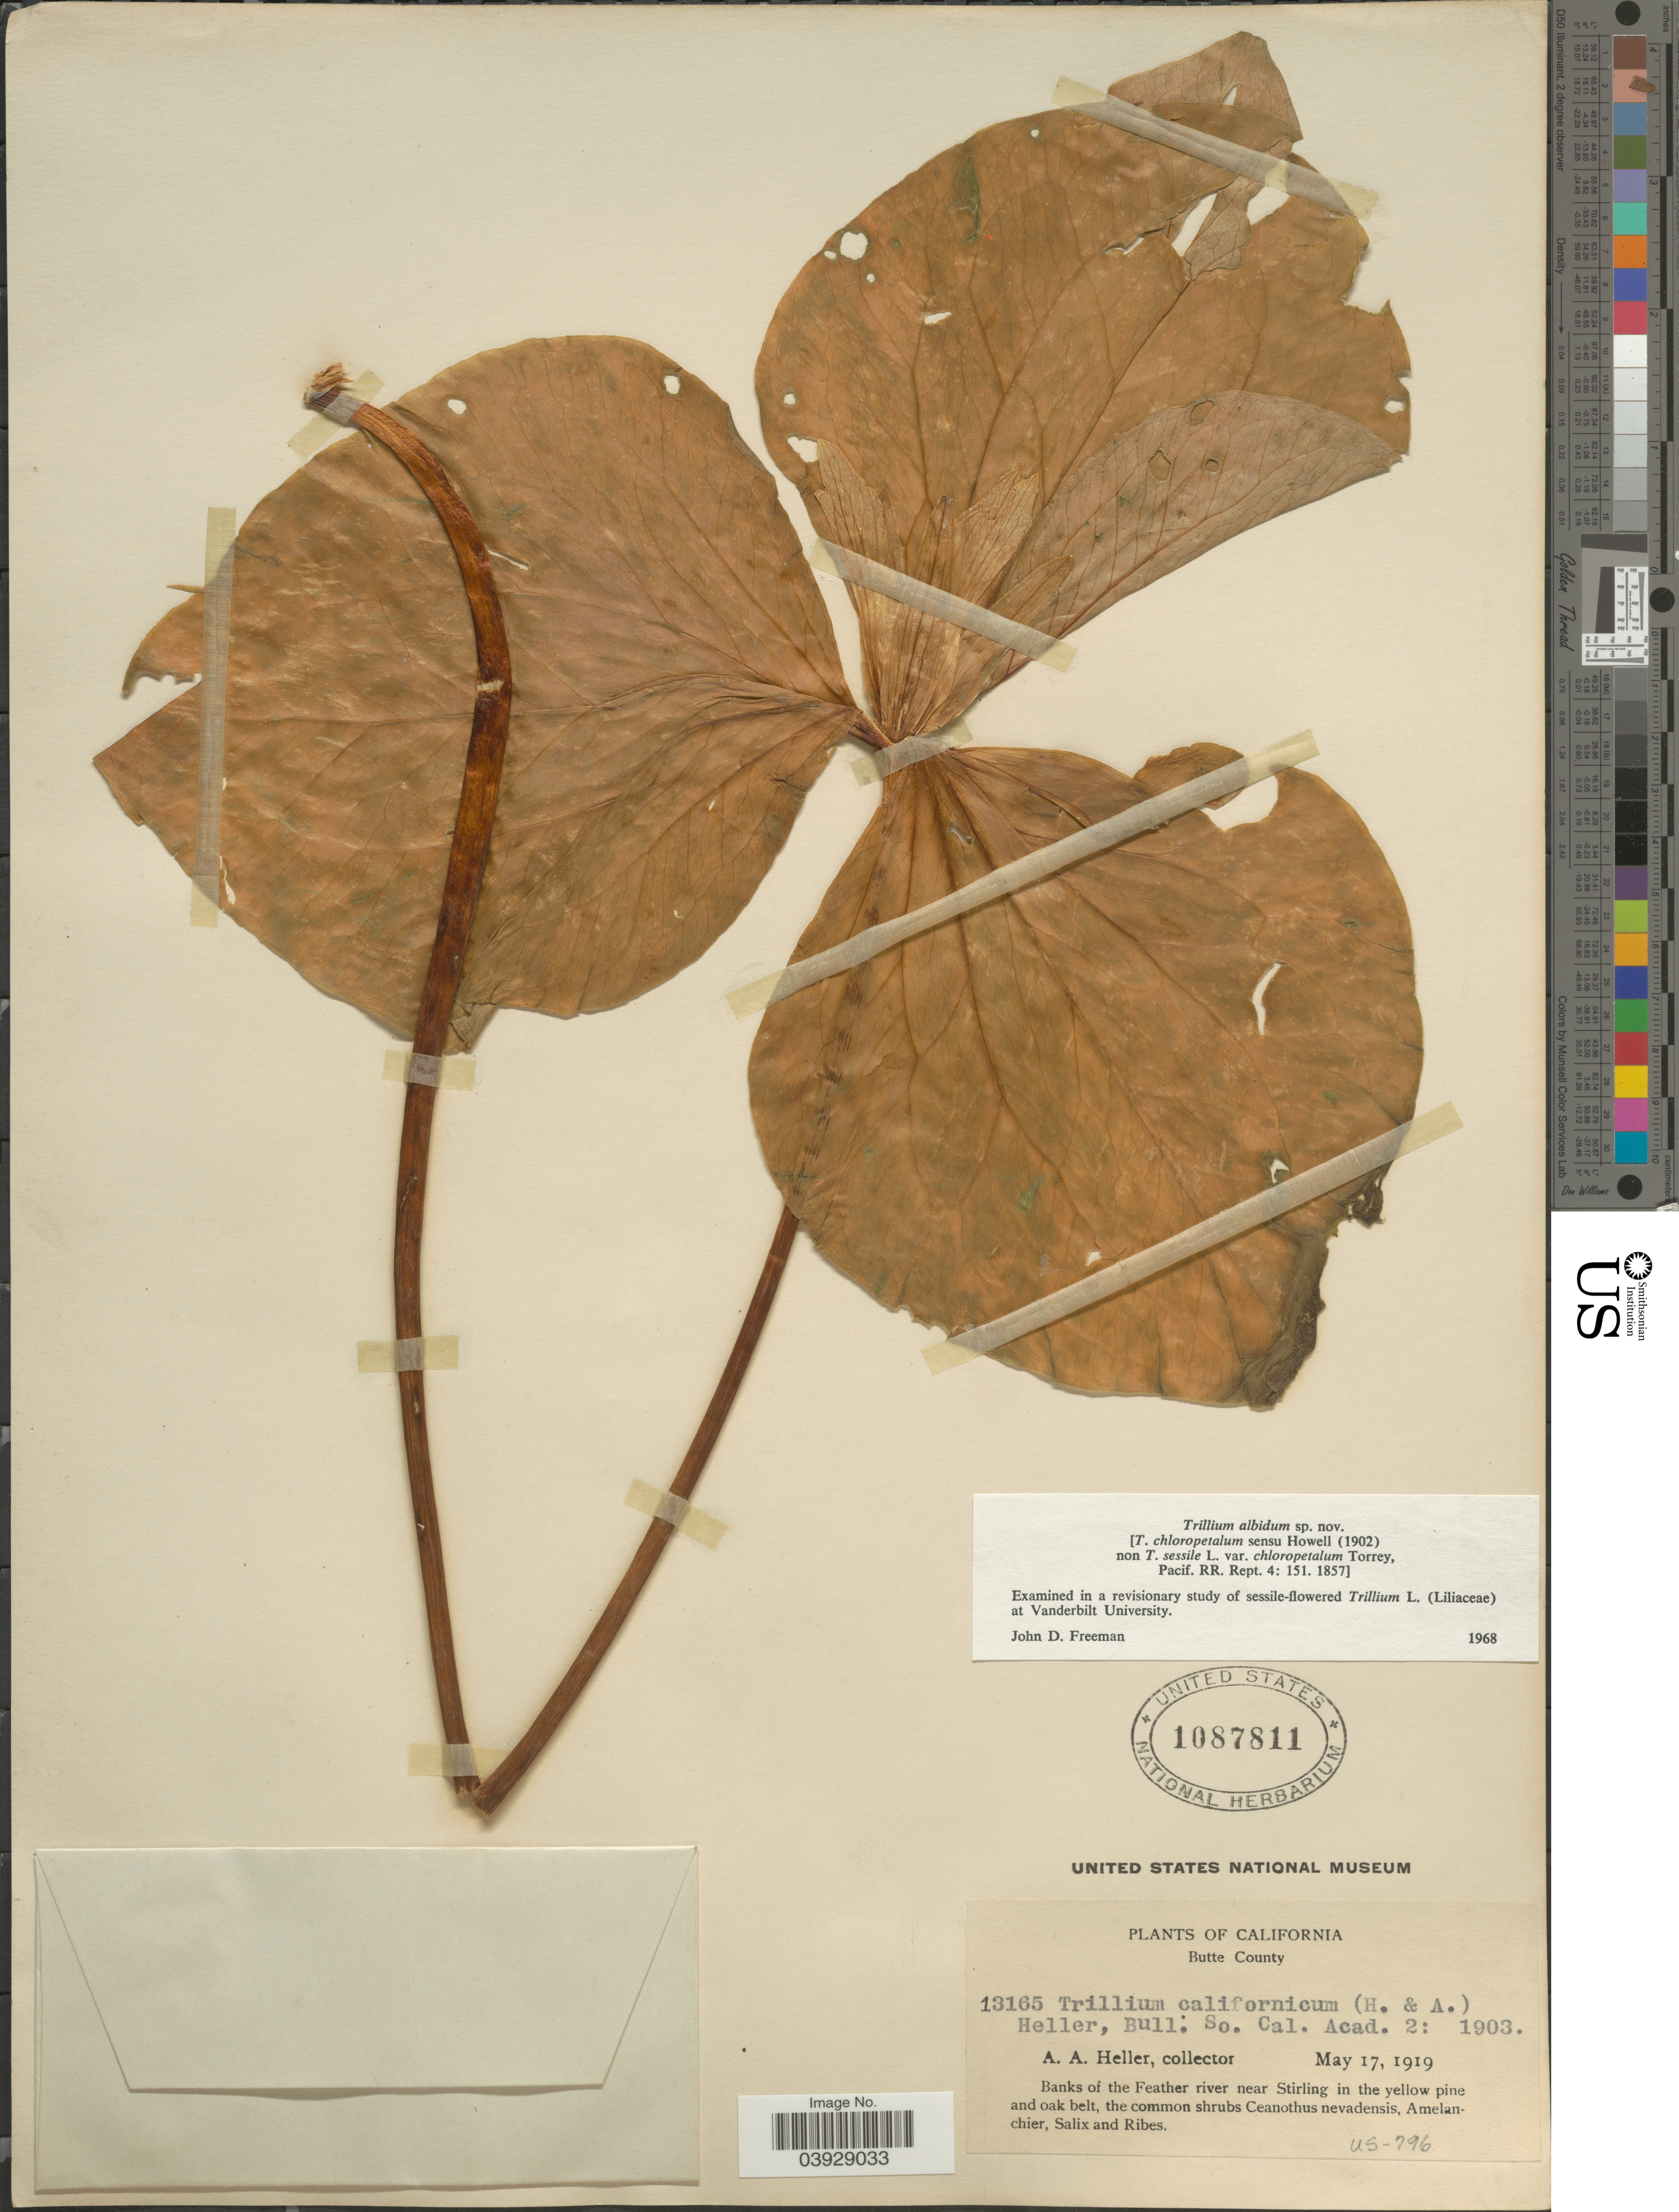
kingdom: Plantae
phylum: Tracheophyta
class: Liliopsida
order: Liliales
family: Melanthiaceae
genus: Trillium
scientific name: Trillium albidum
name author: J. D. Freeman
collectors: A. A. Heller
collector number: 13165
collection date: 1919-05-17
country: United States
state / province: California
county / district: Butte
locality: Butte County. Banks of the Feather river near Stirling in the yellow pine and oak belt.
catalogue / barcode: US 1087811